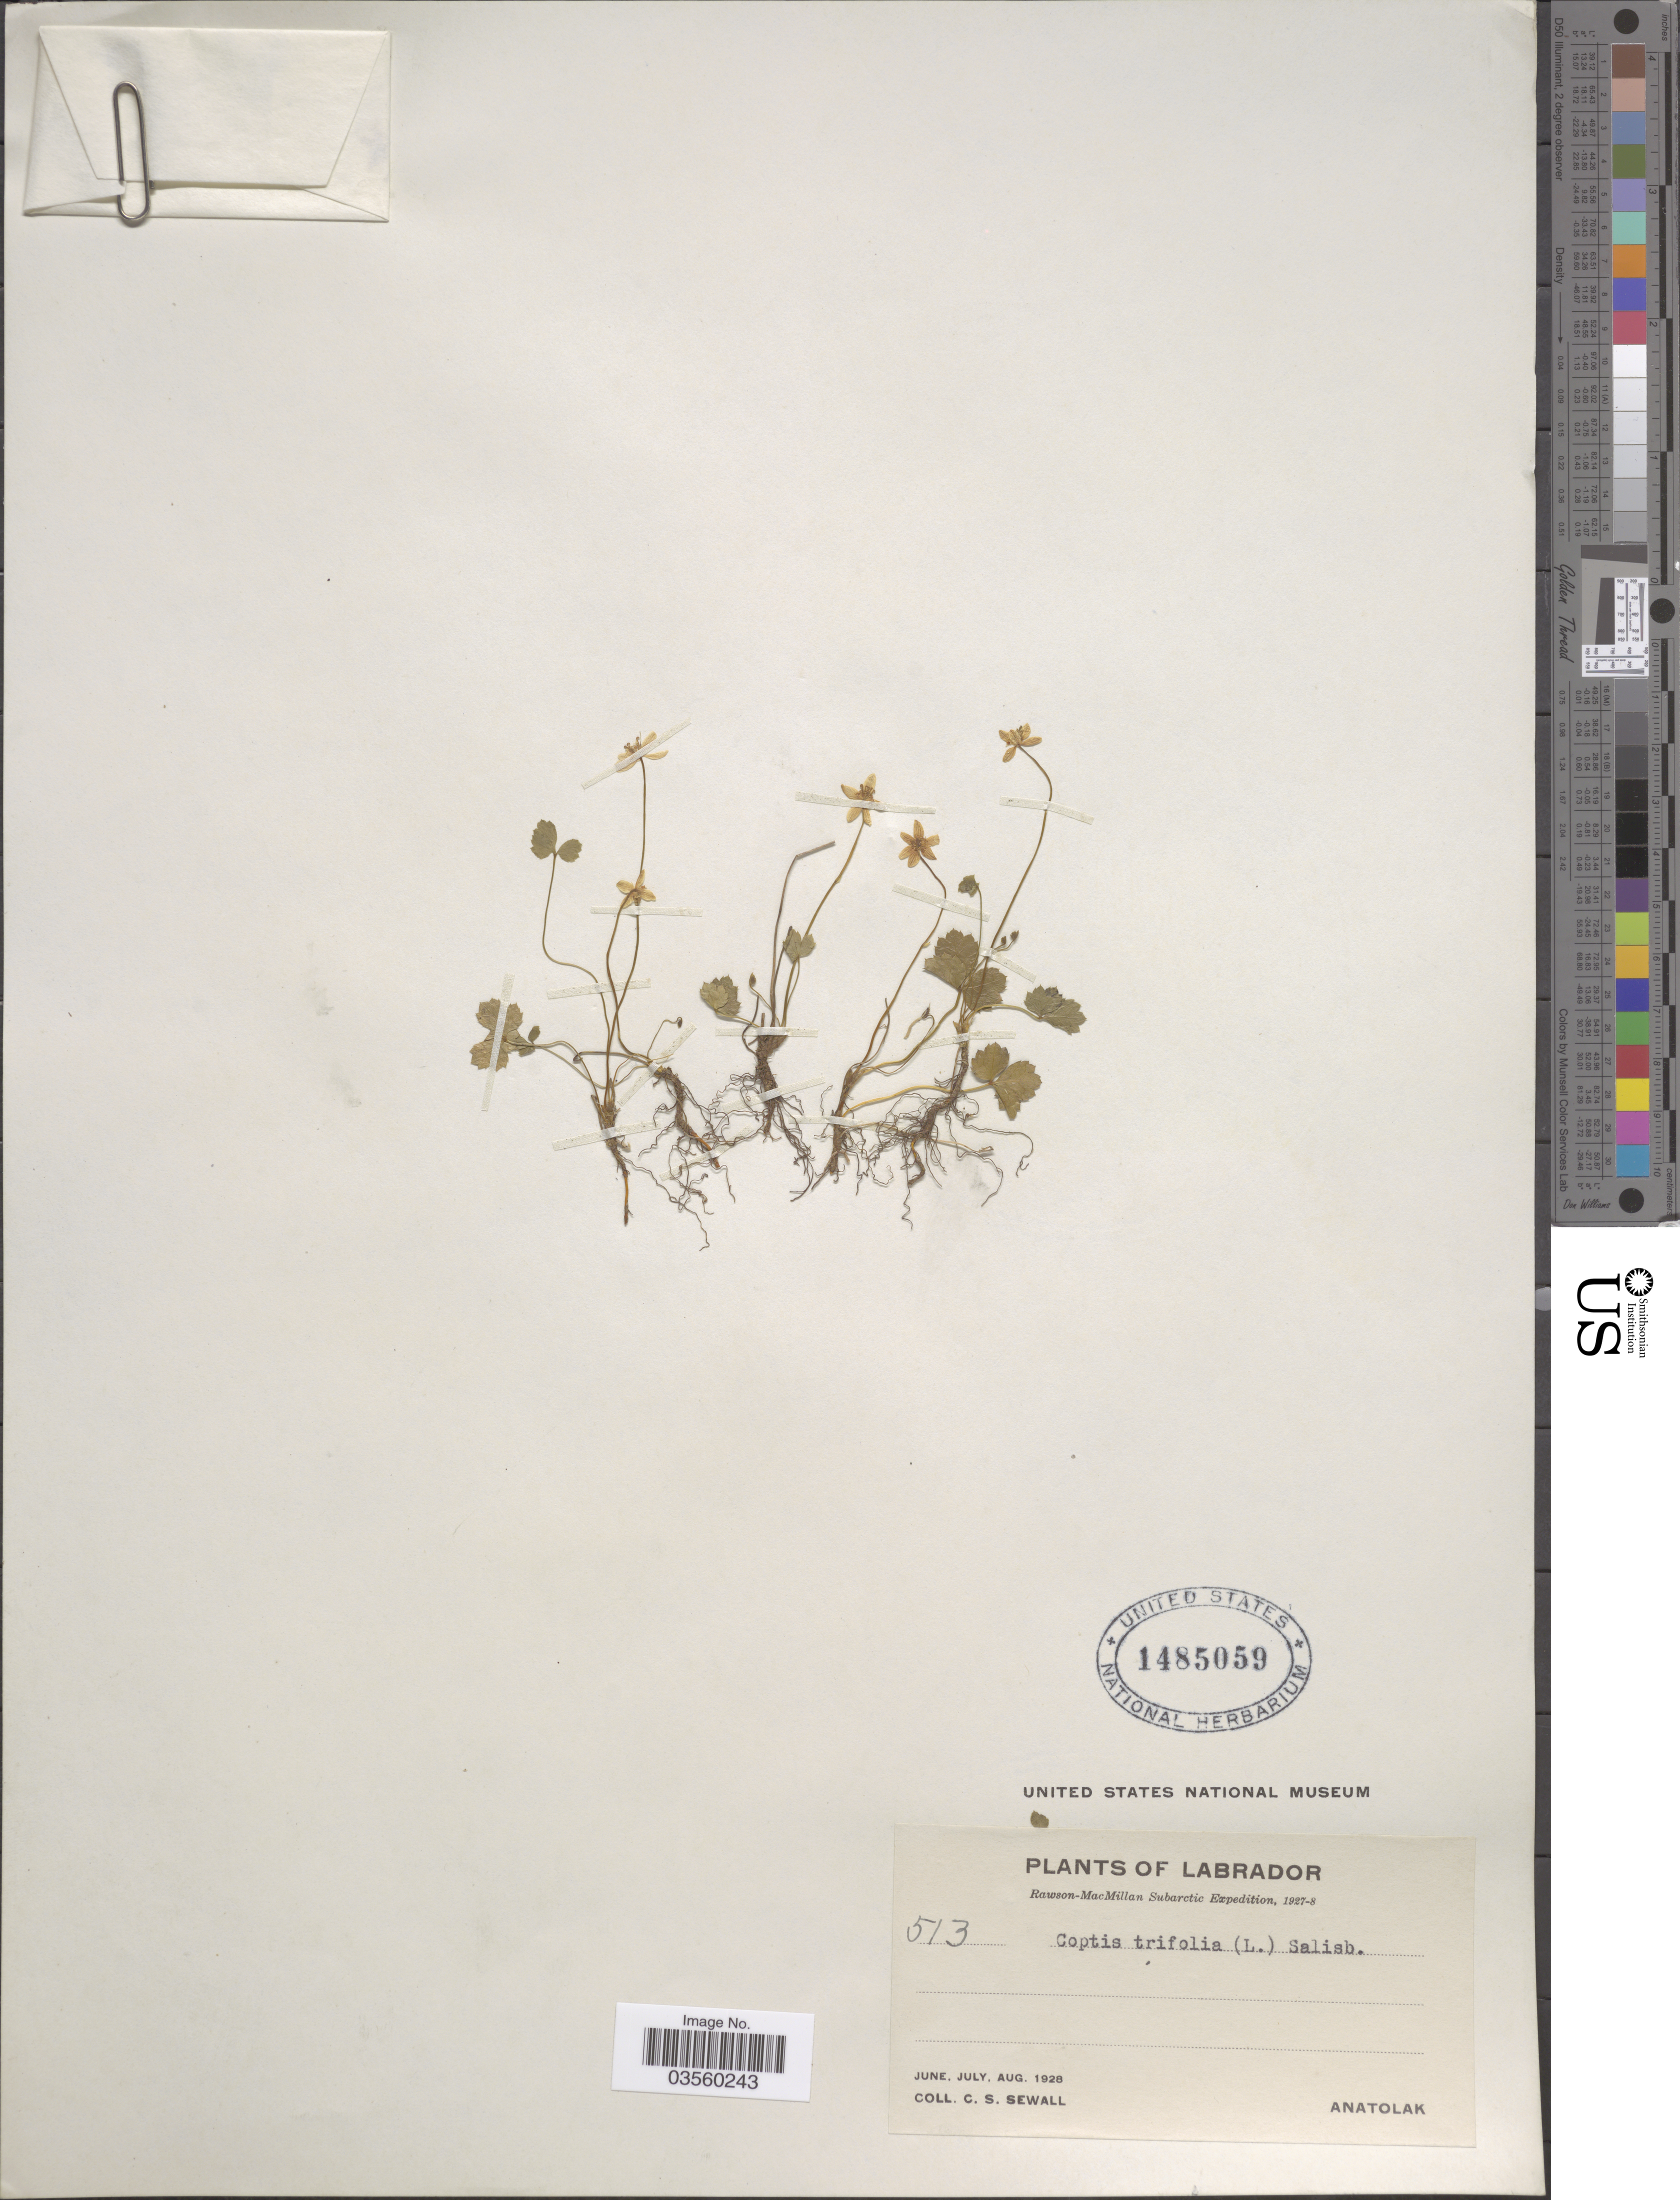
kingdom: Plantae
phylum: Tracheophyta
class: Magnoliopsida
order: Ranunculales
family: Ranunculaceae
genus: Coptis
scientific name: Coptis trifolia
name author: (L.) Salisb.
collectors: C. Sewall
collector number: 513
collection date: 1928-06/1928-08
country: Canada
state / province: Newfoundland and Labrador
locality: Labrador. Anatolak.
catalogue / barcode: US 1485059